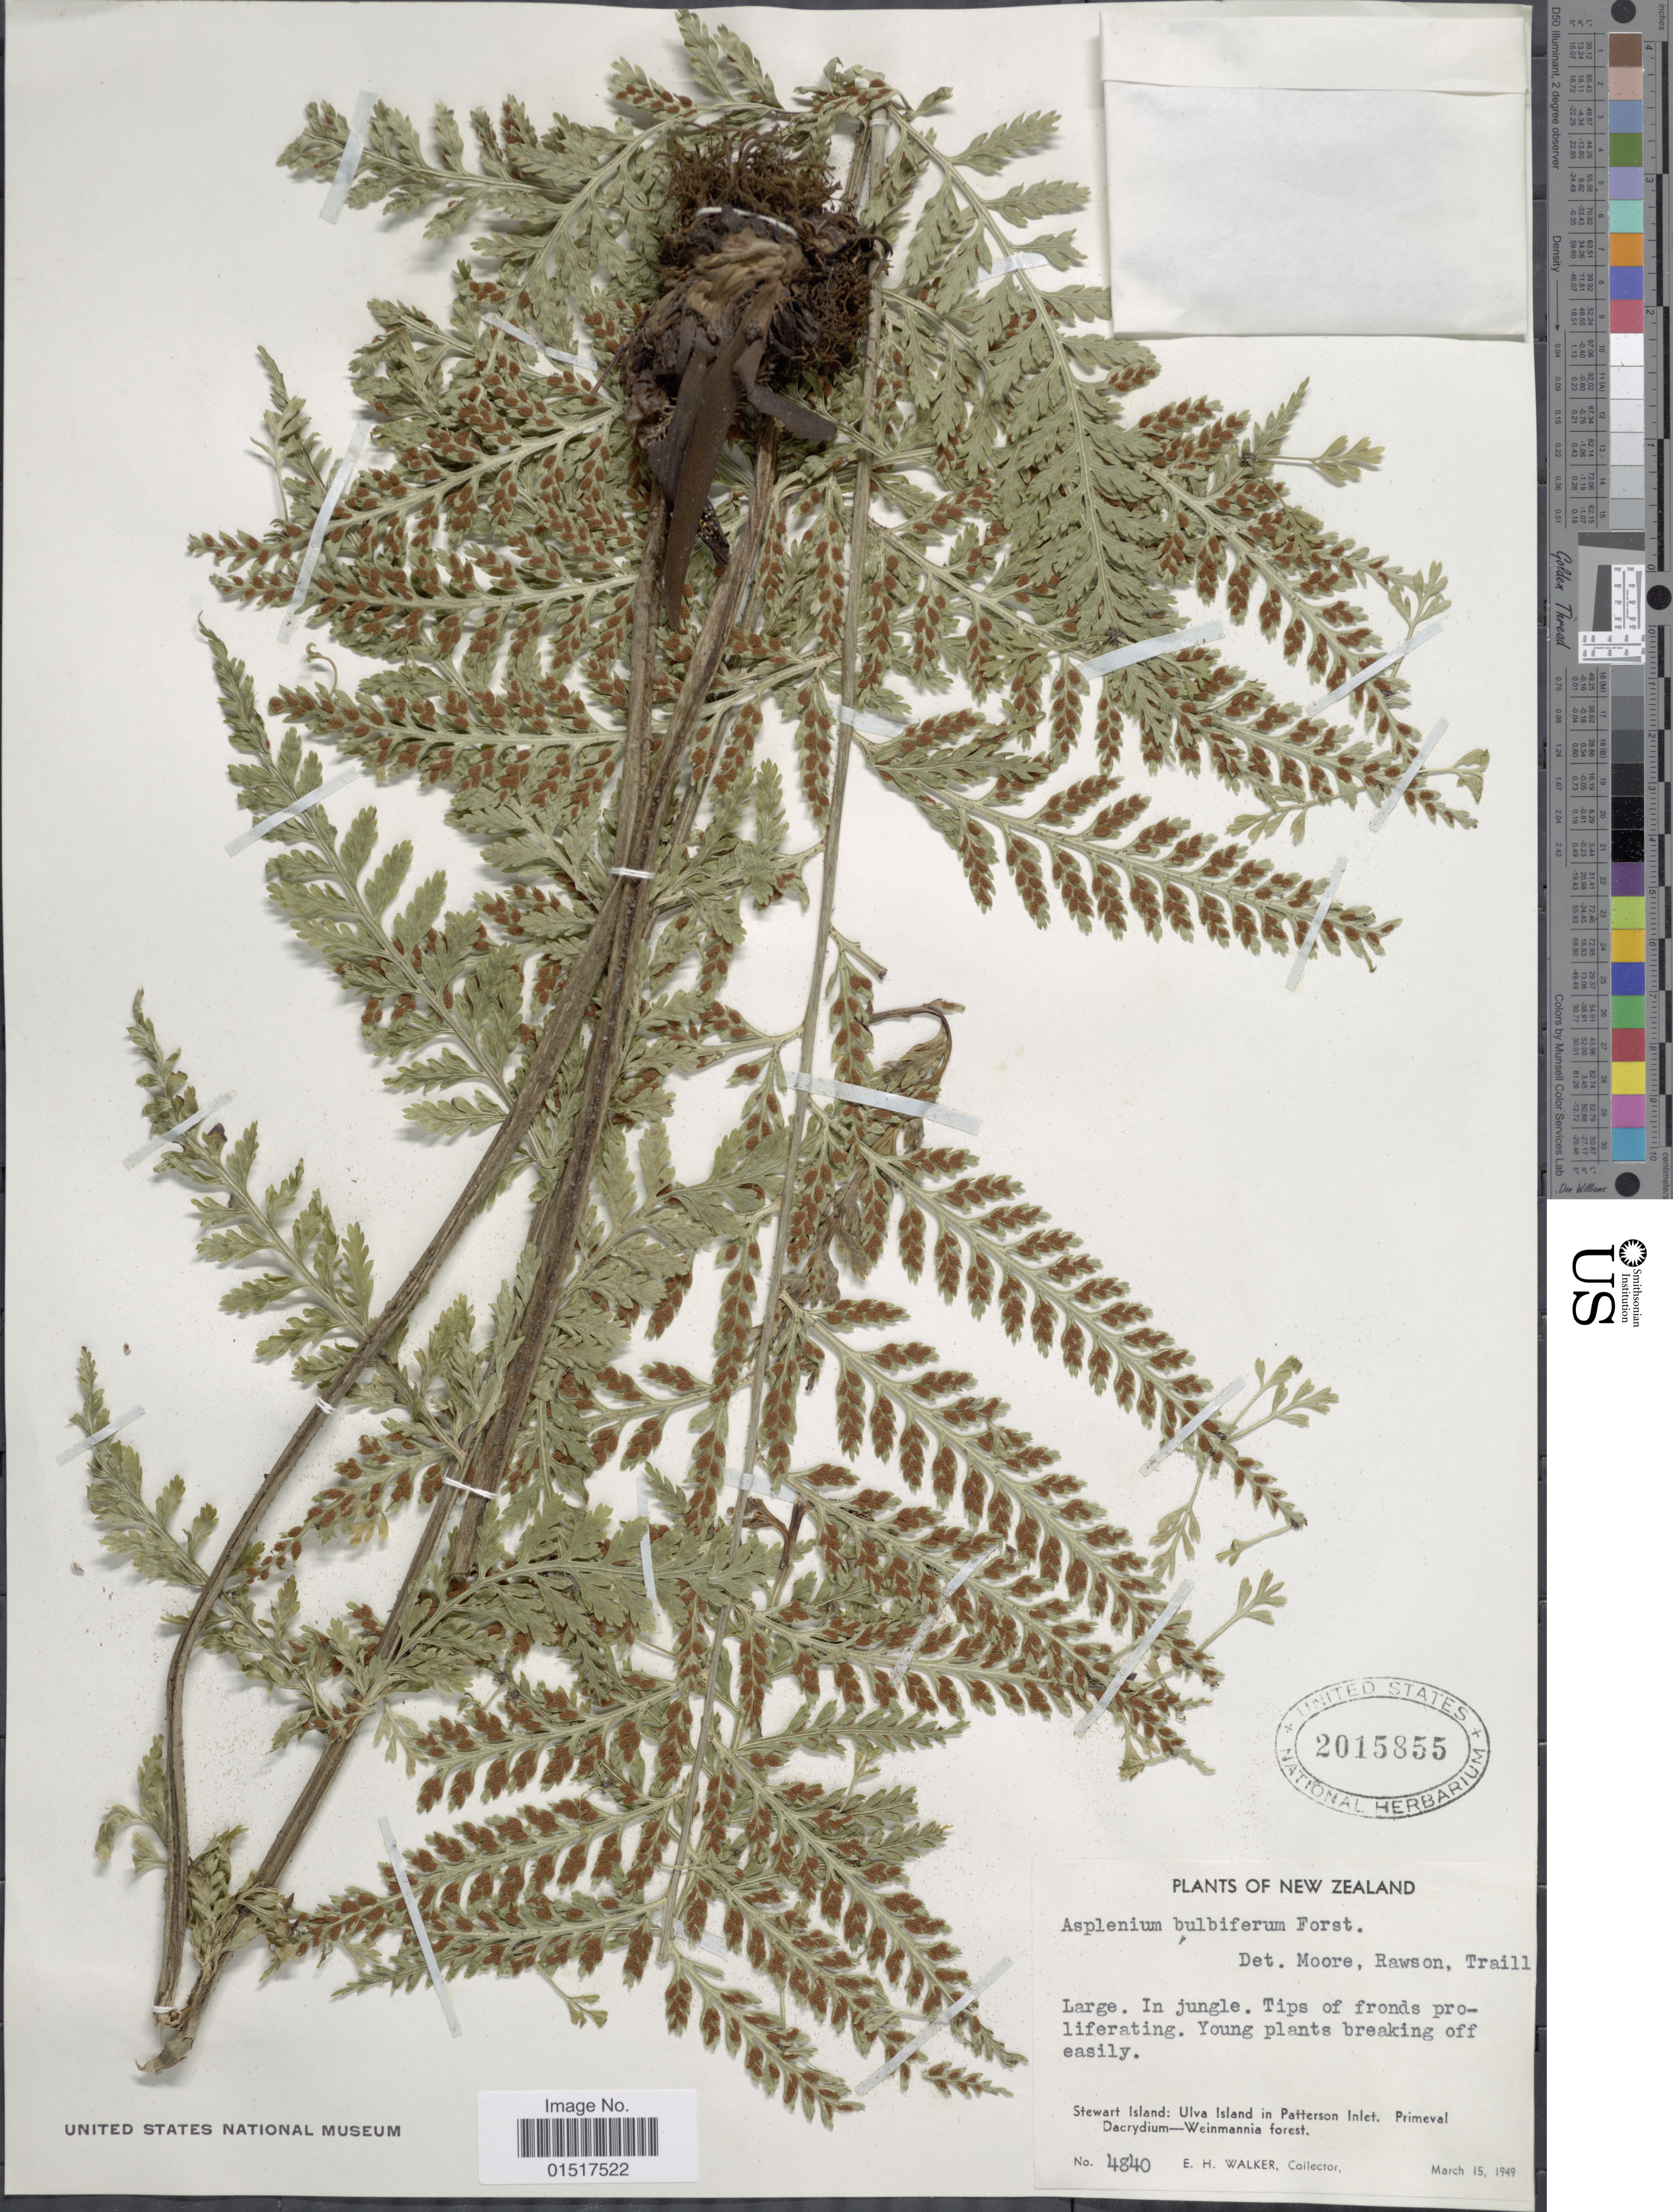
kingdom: Plantae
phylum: Tracheophyta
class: Polypodiopsida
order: Polypodiales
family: Aspleniaceae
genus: Asplenium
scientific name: Asplenium bulbiferum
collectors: E. H. Walker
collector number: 4840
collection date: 1949-03-15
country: New Zealand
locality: Stewart Island: Ulva Island in Patterson Inlet.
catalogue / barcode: US 2015855